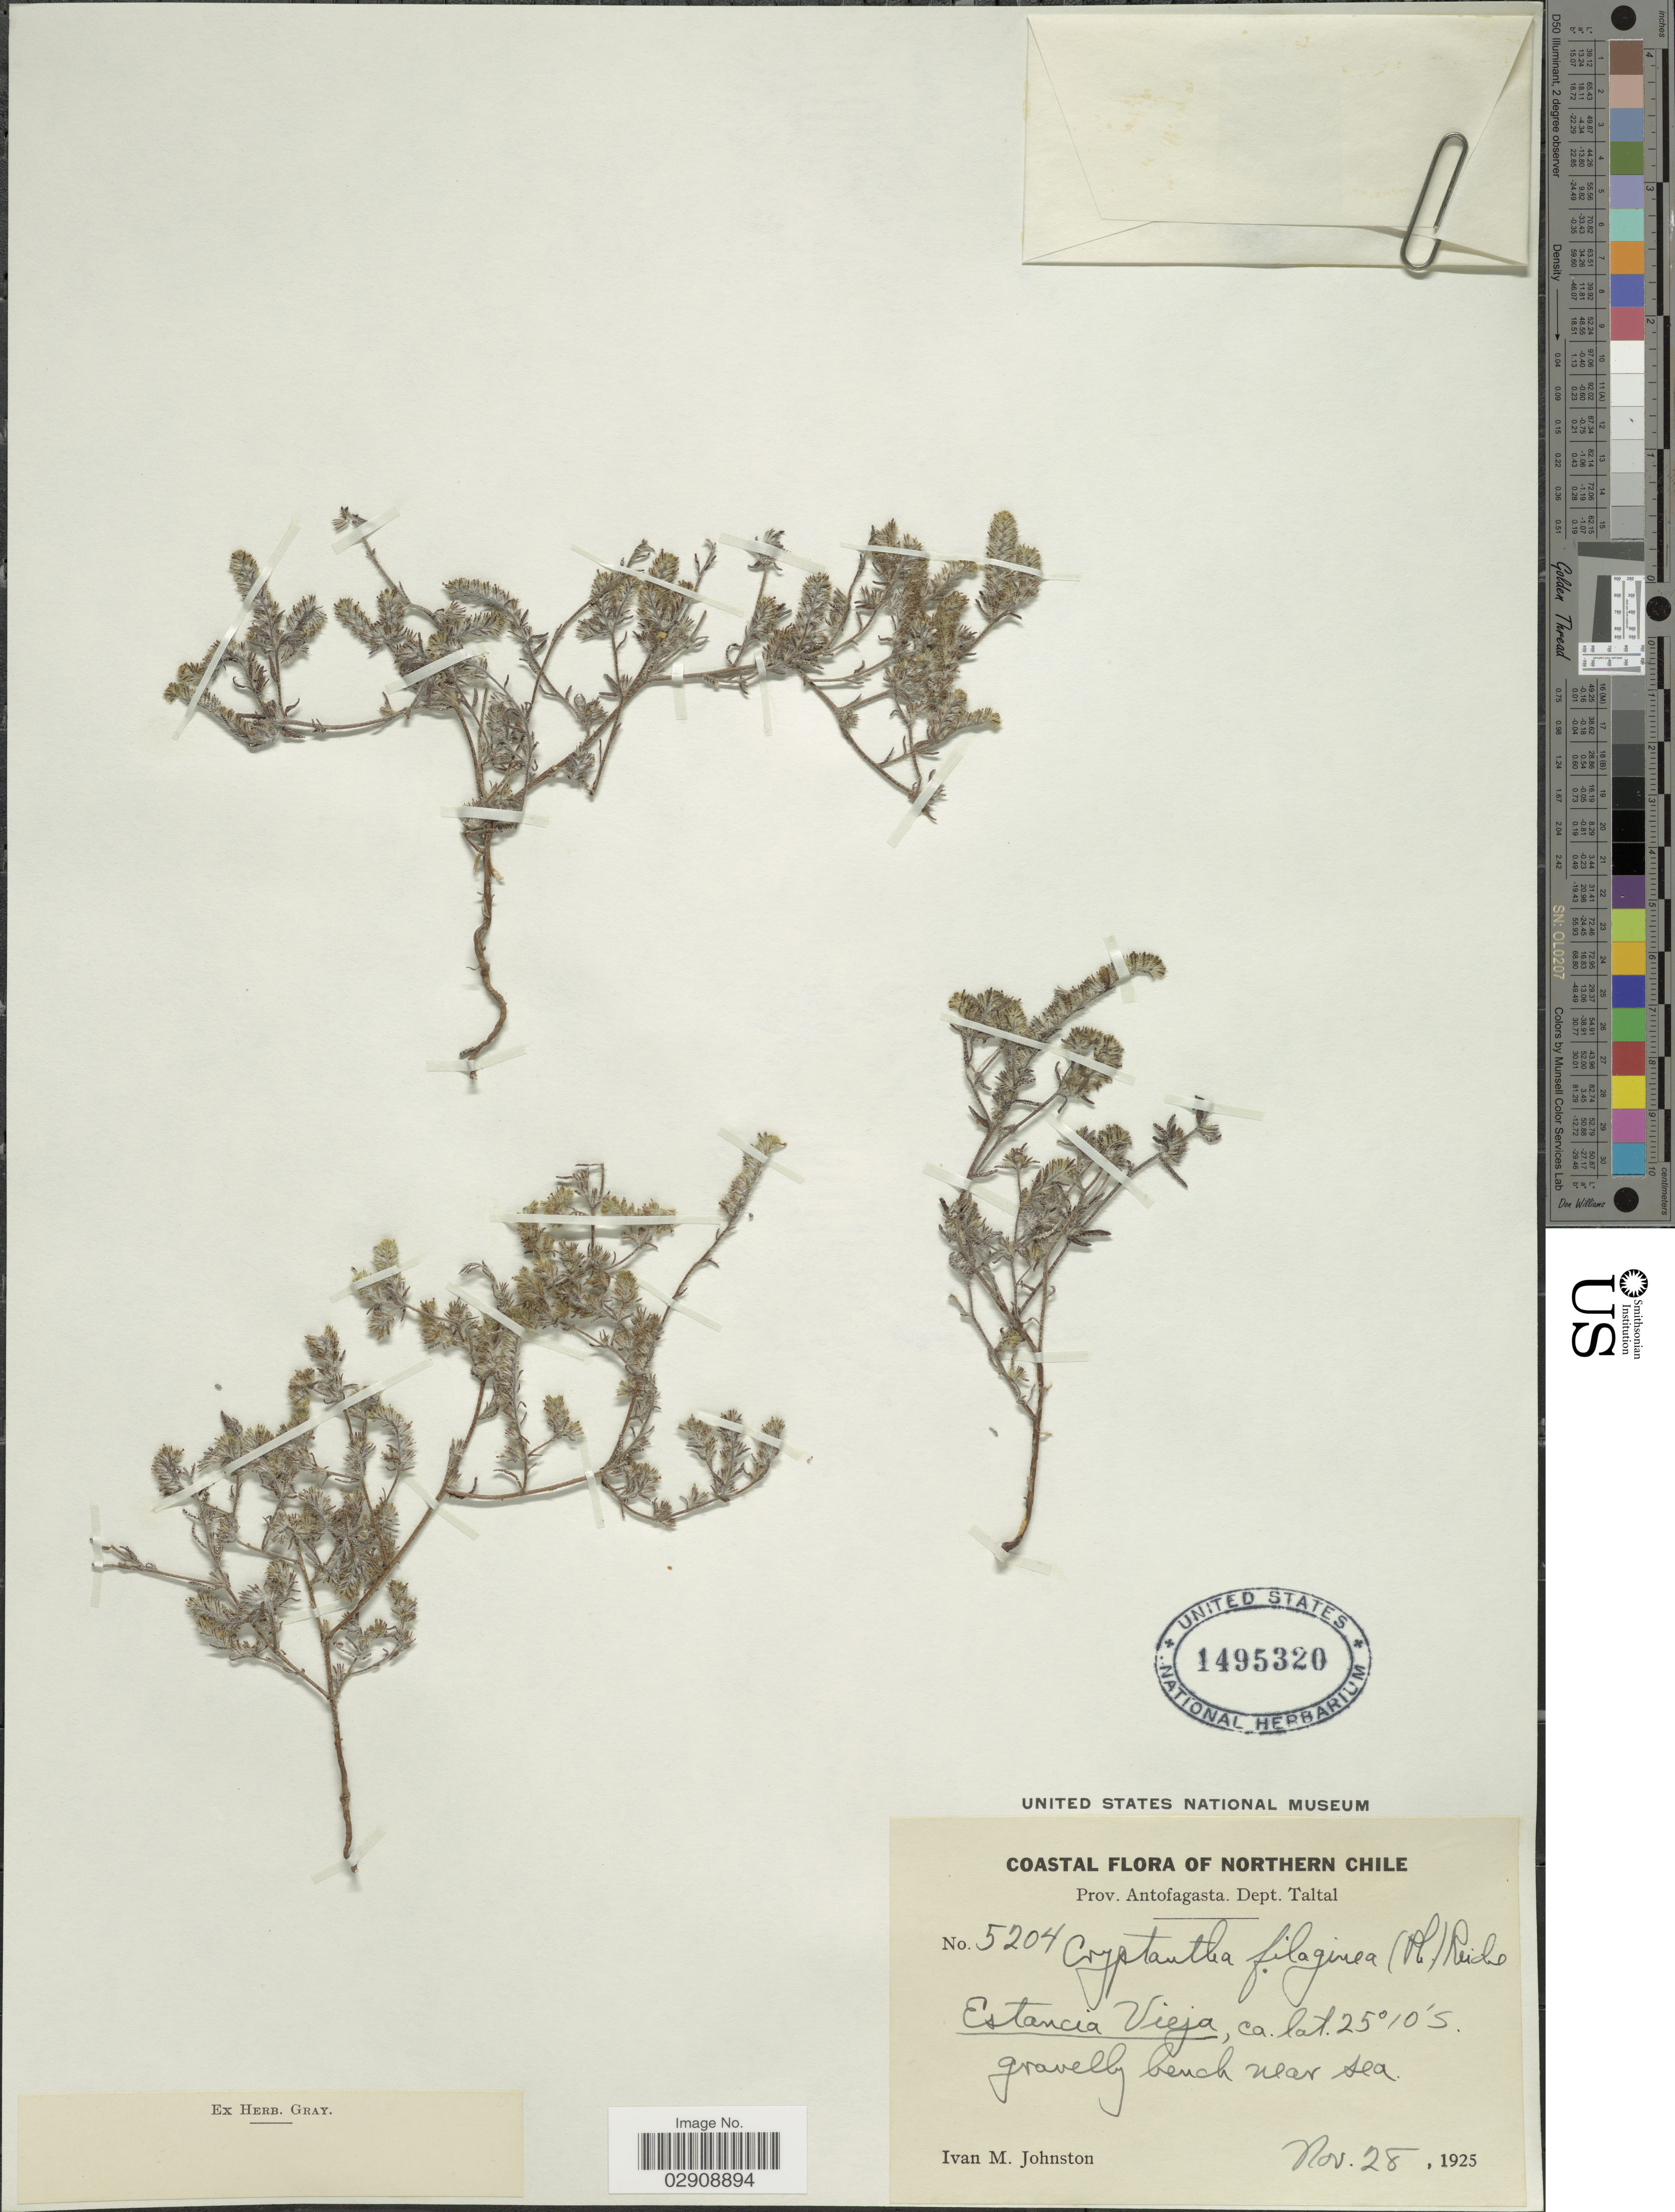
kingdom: Plantae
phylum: Tracheophyta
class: Magnoliopsida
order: Boraginales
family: Boraginaceae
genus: Cryptantha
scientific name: Cryptantha filaginea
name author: (Phil.) Reiche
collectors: I.M. Johnston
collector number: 5204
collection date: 1925-11-28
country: Chile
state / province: Antofagasta (II)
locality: Estancia Vieja. Gravelly bench near sea. Prov. Antofagasta, Dept. Taltal. Northern Chile.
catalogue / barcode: US 1495320